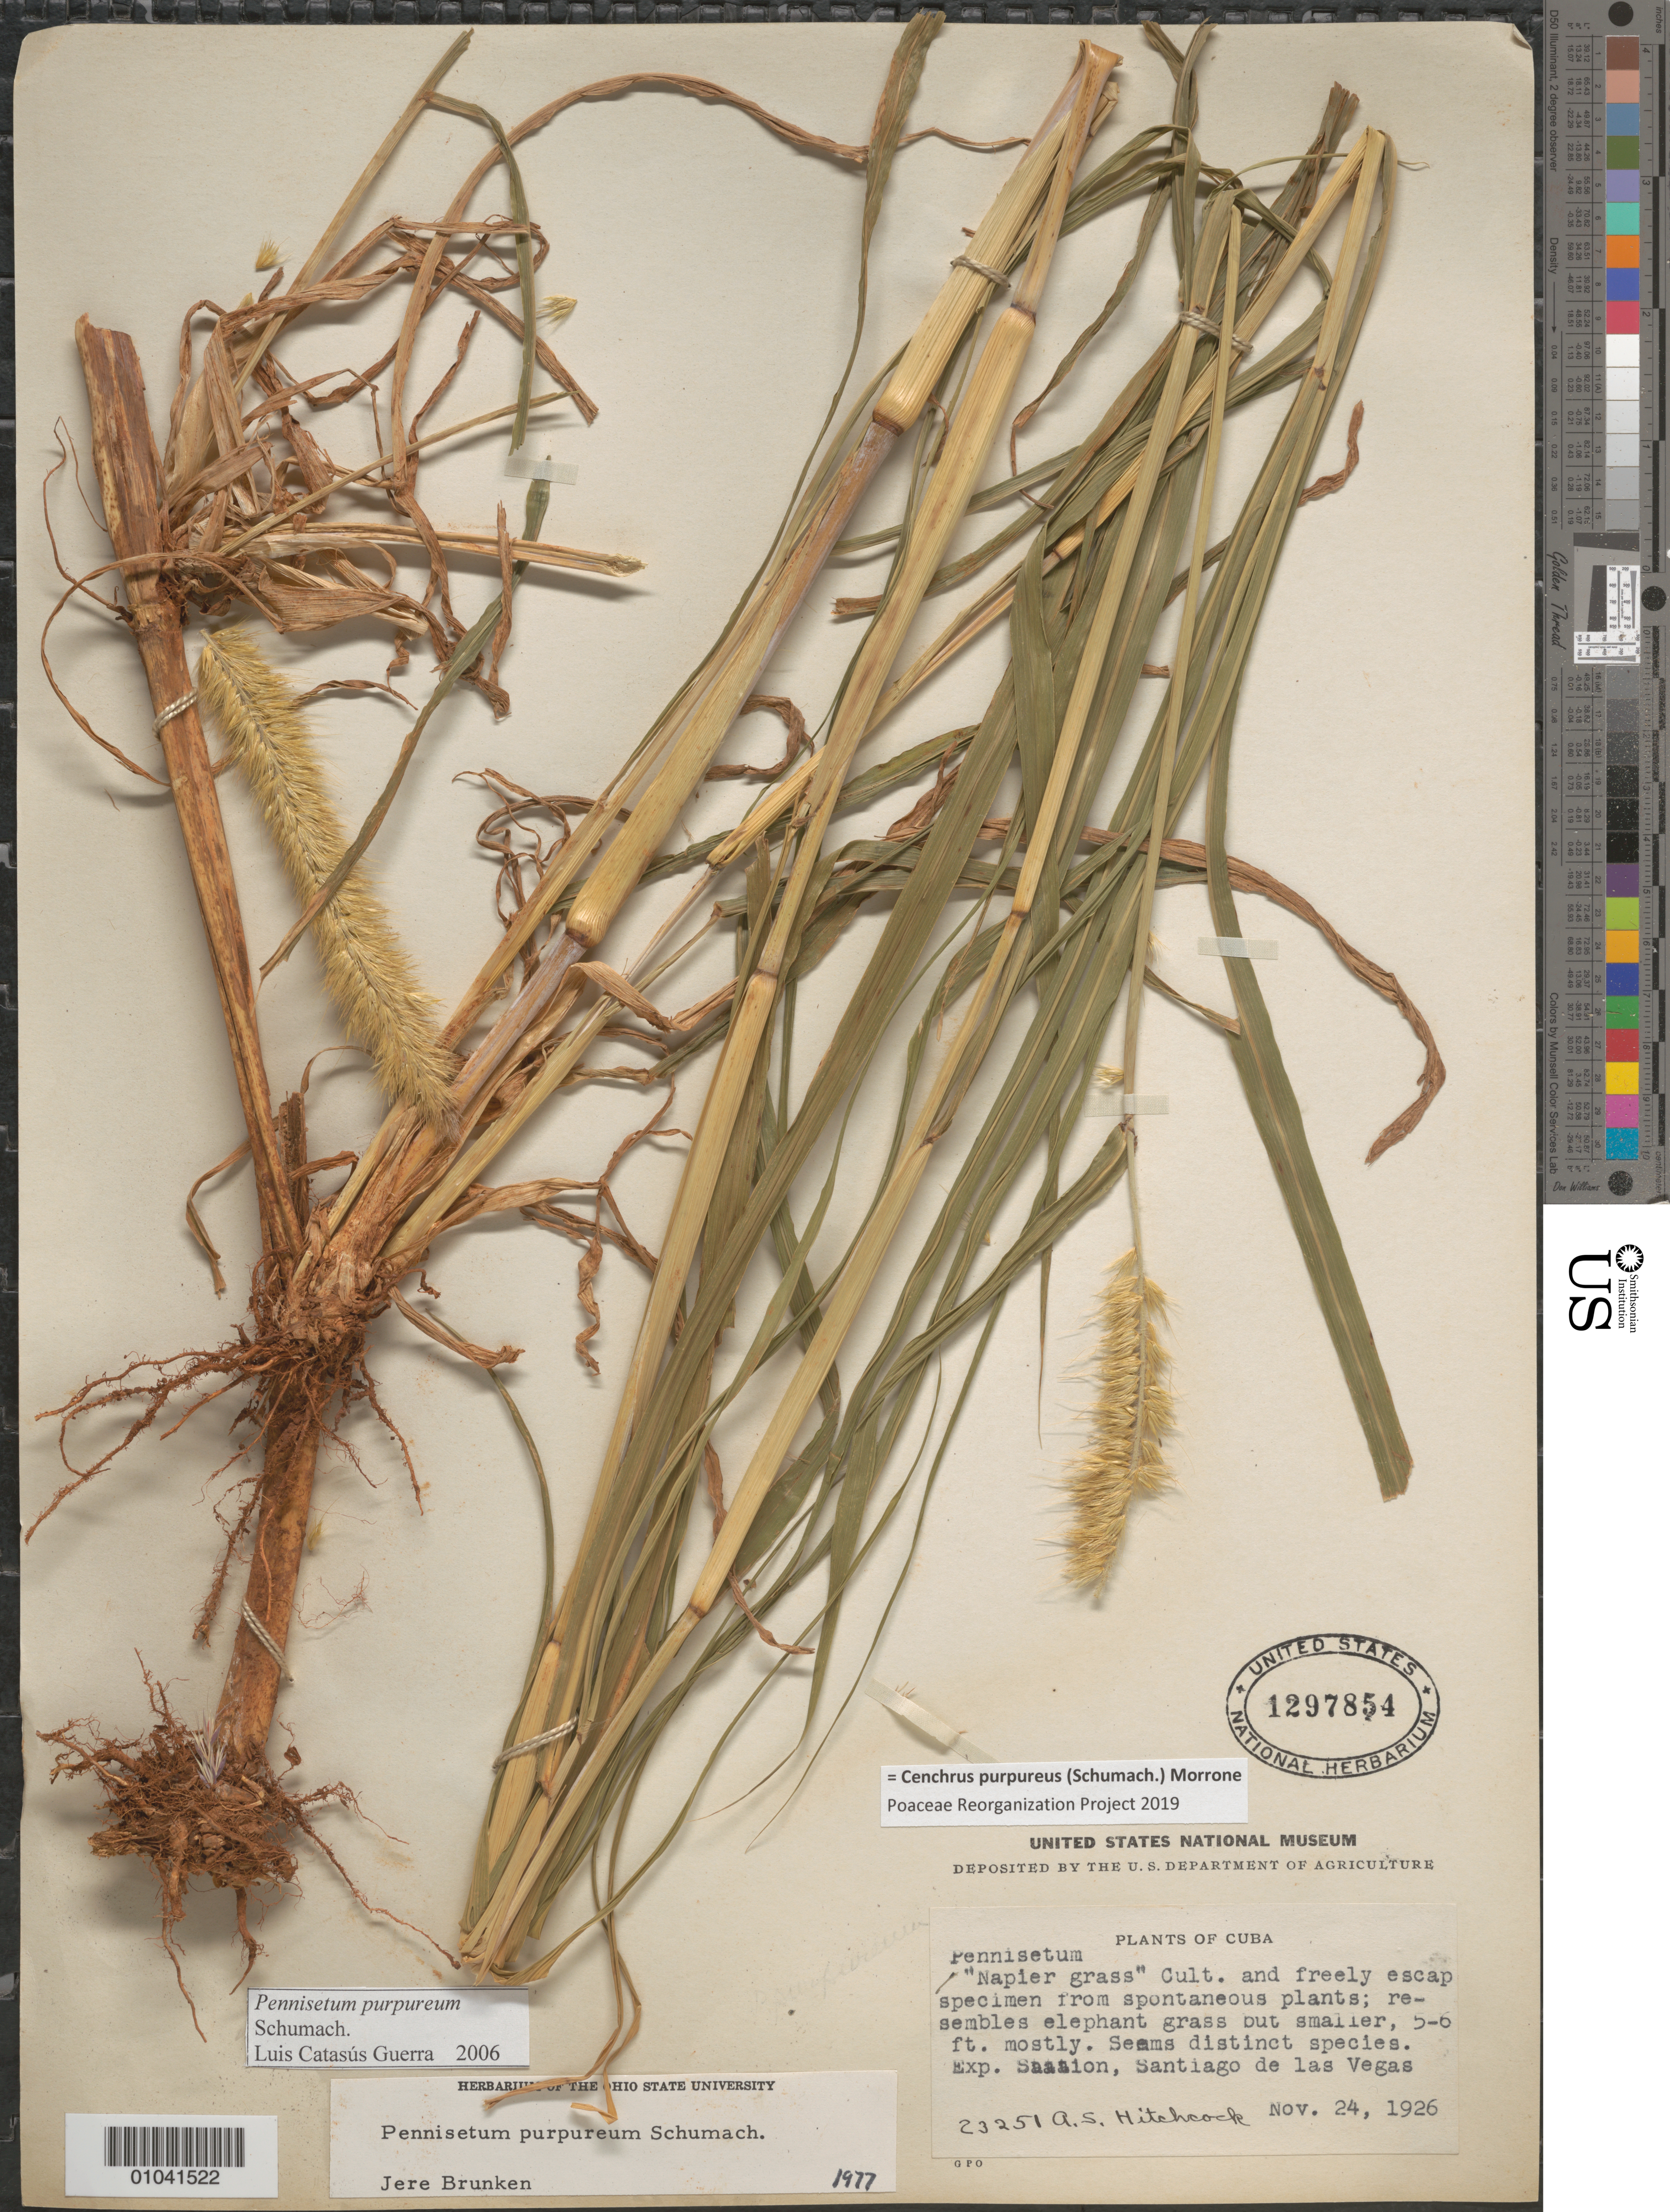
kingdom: Plantae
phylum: Tracheophyta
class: Liliopsida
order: Poales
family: Poaceae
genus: Cenchrus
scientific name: Cenchrus purpureus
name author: (Schumach.) Morrone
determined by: Poaceae Reorganization Project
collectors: A. S. Hitchcock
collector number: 23251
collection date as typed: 24 Nov 1926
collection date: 1926-11-24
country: Cuba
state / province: La Habana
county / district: Municipio Boyeros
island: Cuba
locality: Santiago de las Vegas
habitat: Cultivated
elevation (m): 97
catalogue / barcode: US 1297854